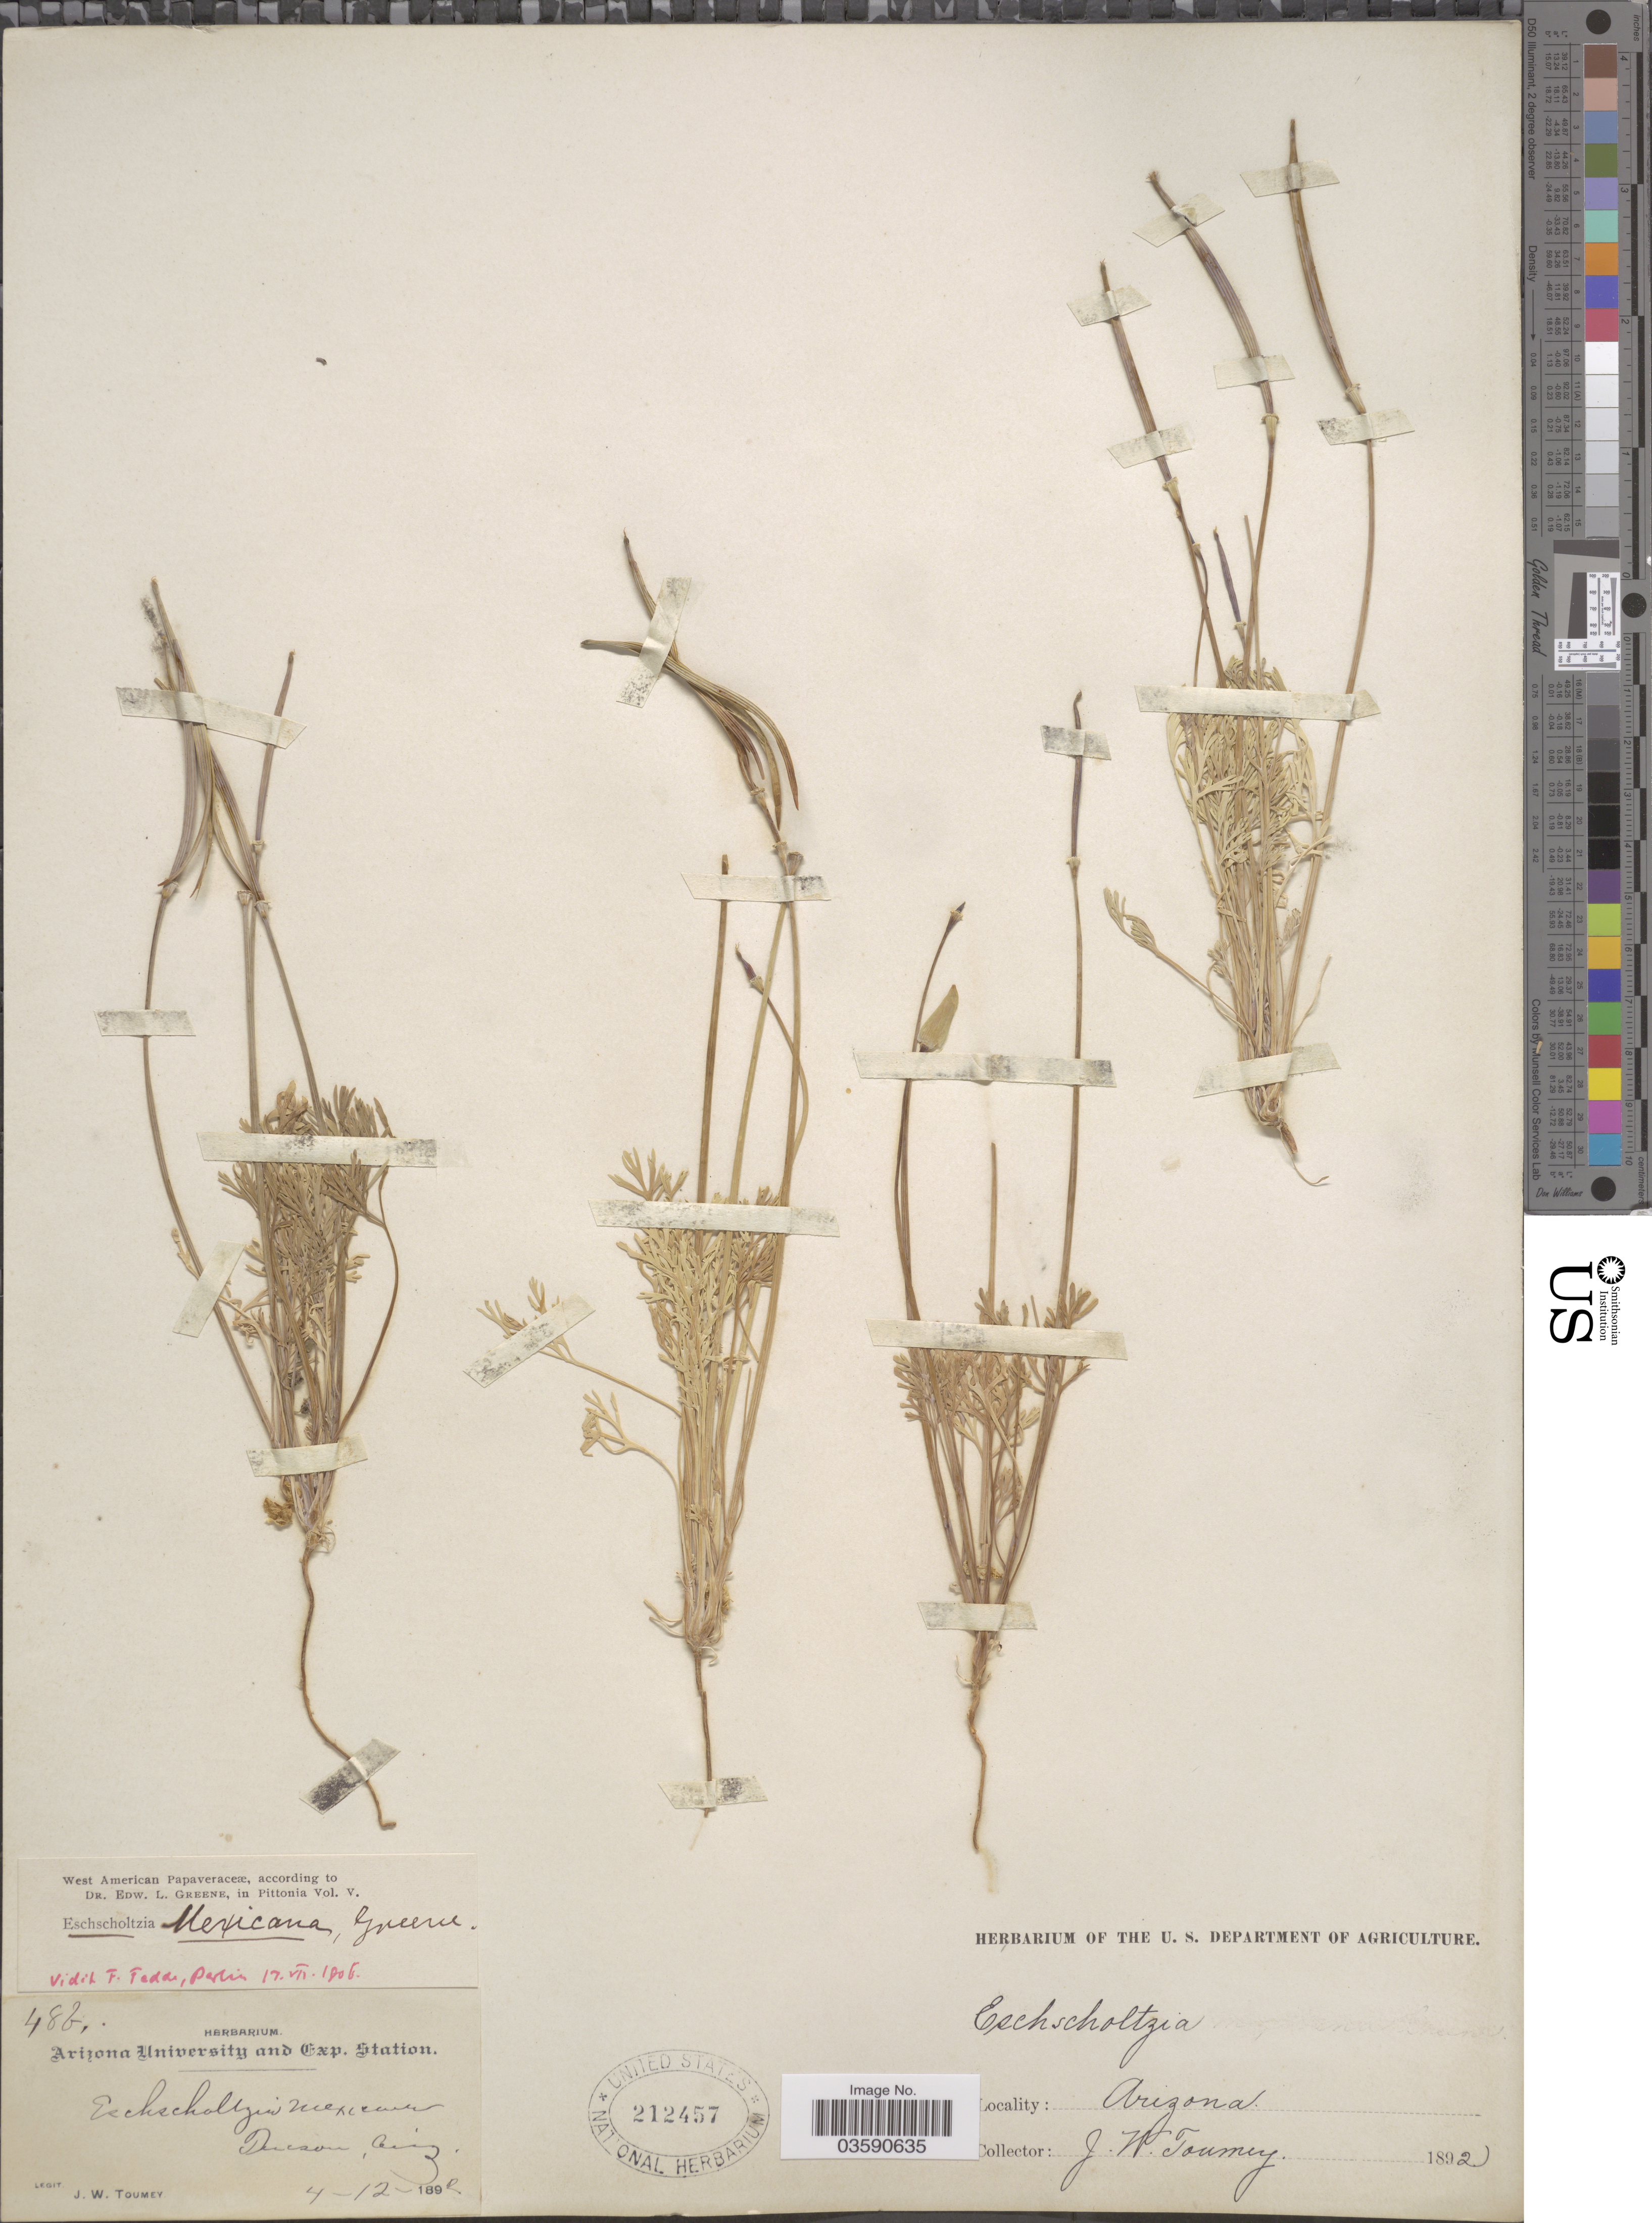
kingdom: Plantae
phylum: Tracheophyta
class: Magnoliopsida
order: Ranunculales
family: Papaveraceae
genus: Eschscholzia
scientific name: Eschscholzia mexicana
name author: Greene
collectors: J. W. Toumey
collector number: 48b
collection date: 1892-04-12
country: United States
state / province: Arizona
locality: Tucson.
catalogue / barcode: US 212457